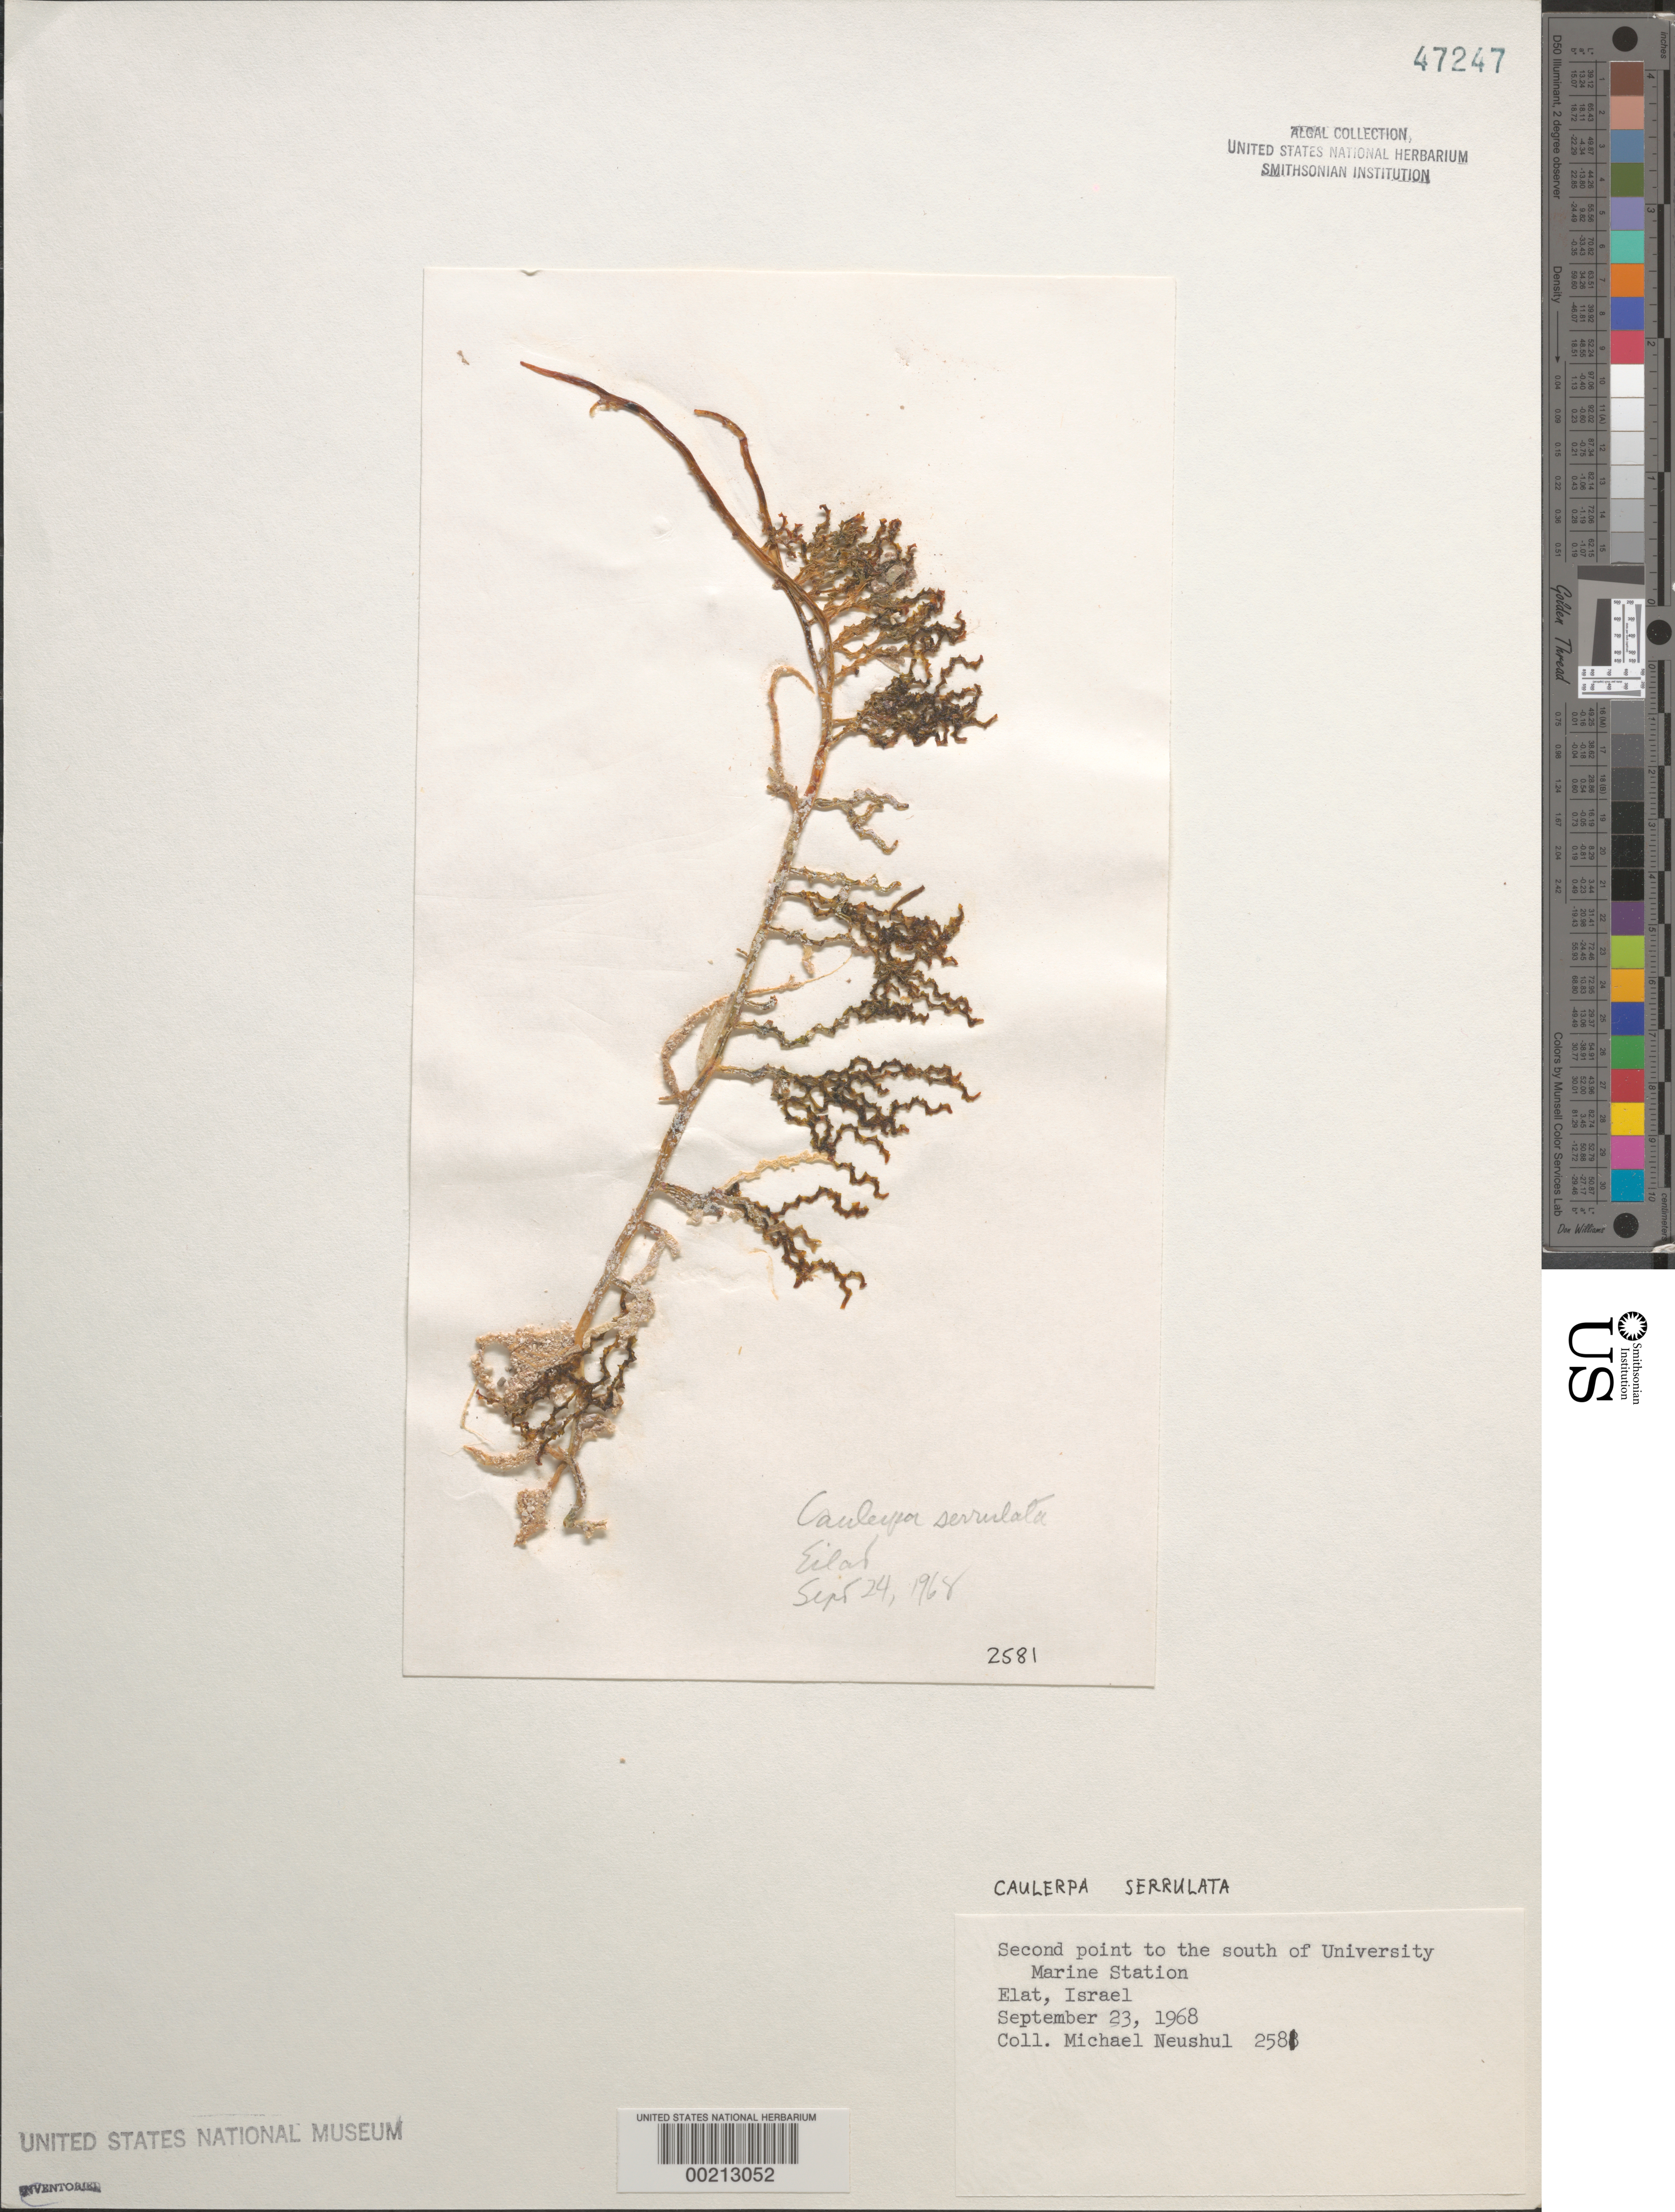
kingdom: Plantae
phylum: Chlorophyta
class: Ulvophyceae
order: Bryopsidales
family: Caulerpaceae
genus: Caulerpa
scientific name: Caulerpa serrulata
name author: (Forssk.) J. Agardh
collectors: M. Neushul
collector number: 2581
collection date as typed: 23 Sep 1968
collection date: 1968-09-23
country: Israel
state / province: Southern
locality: Elat, south of University marine station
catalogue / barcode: US 47247